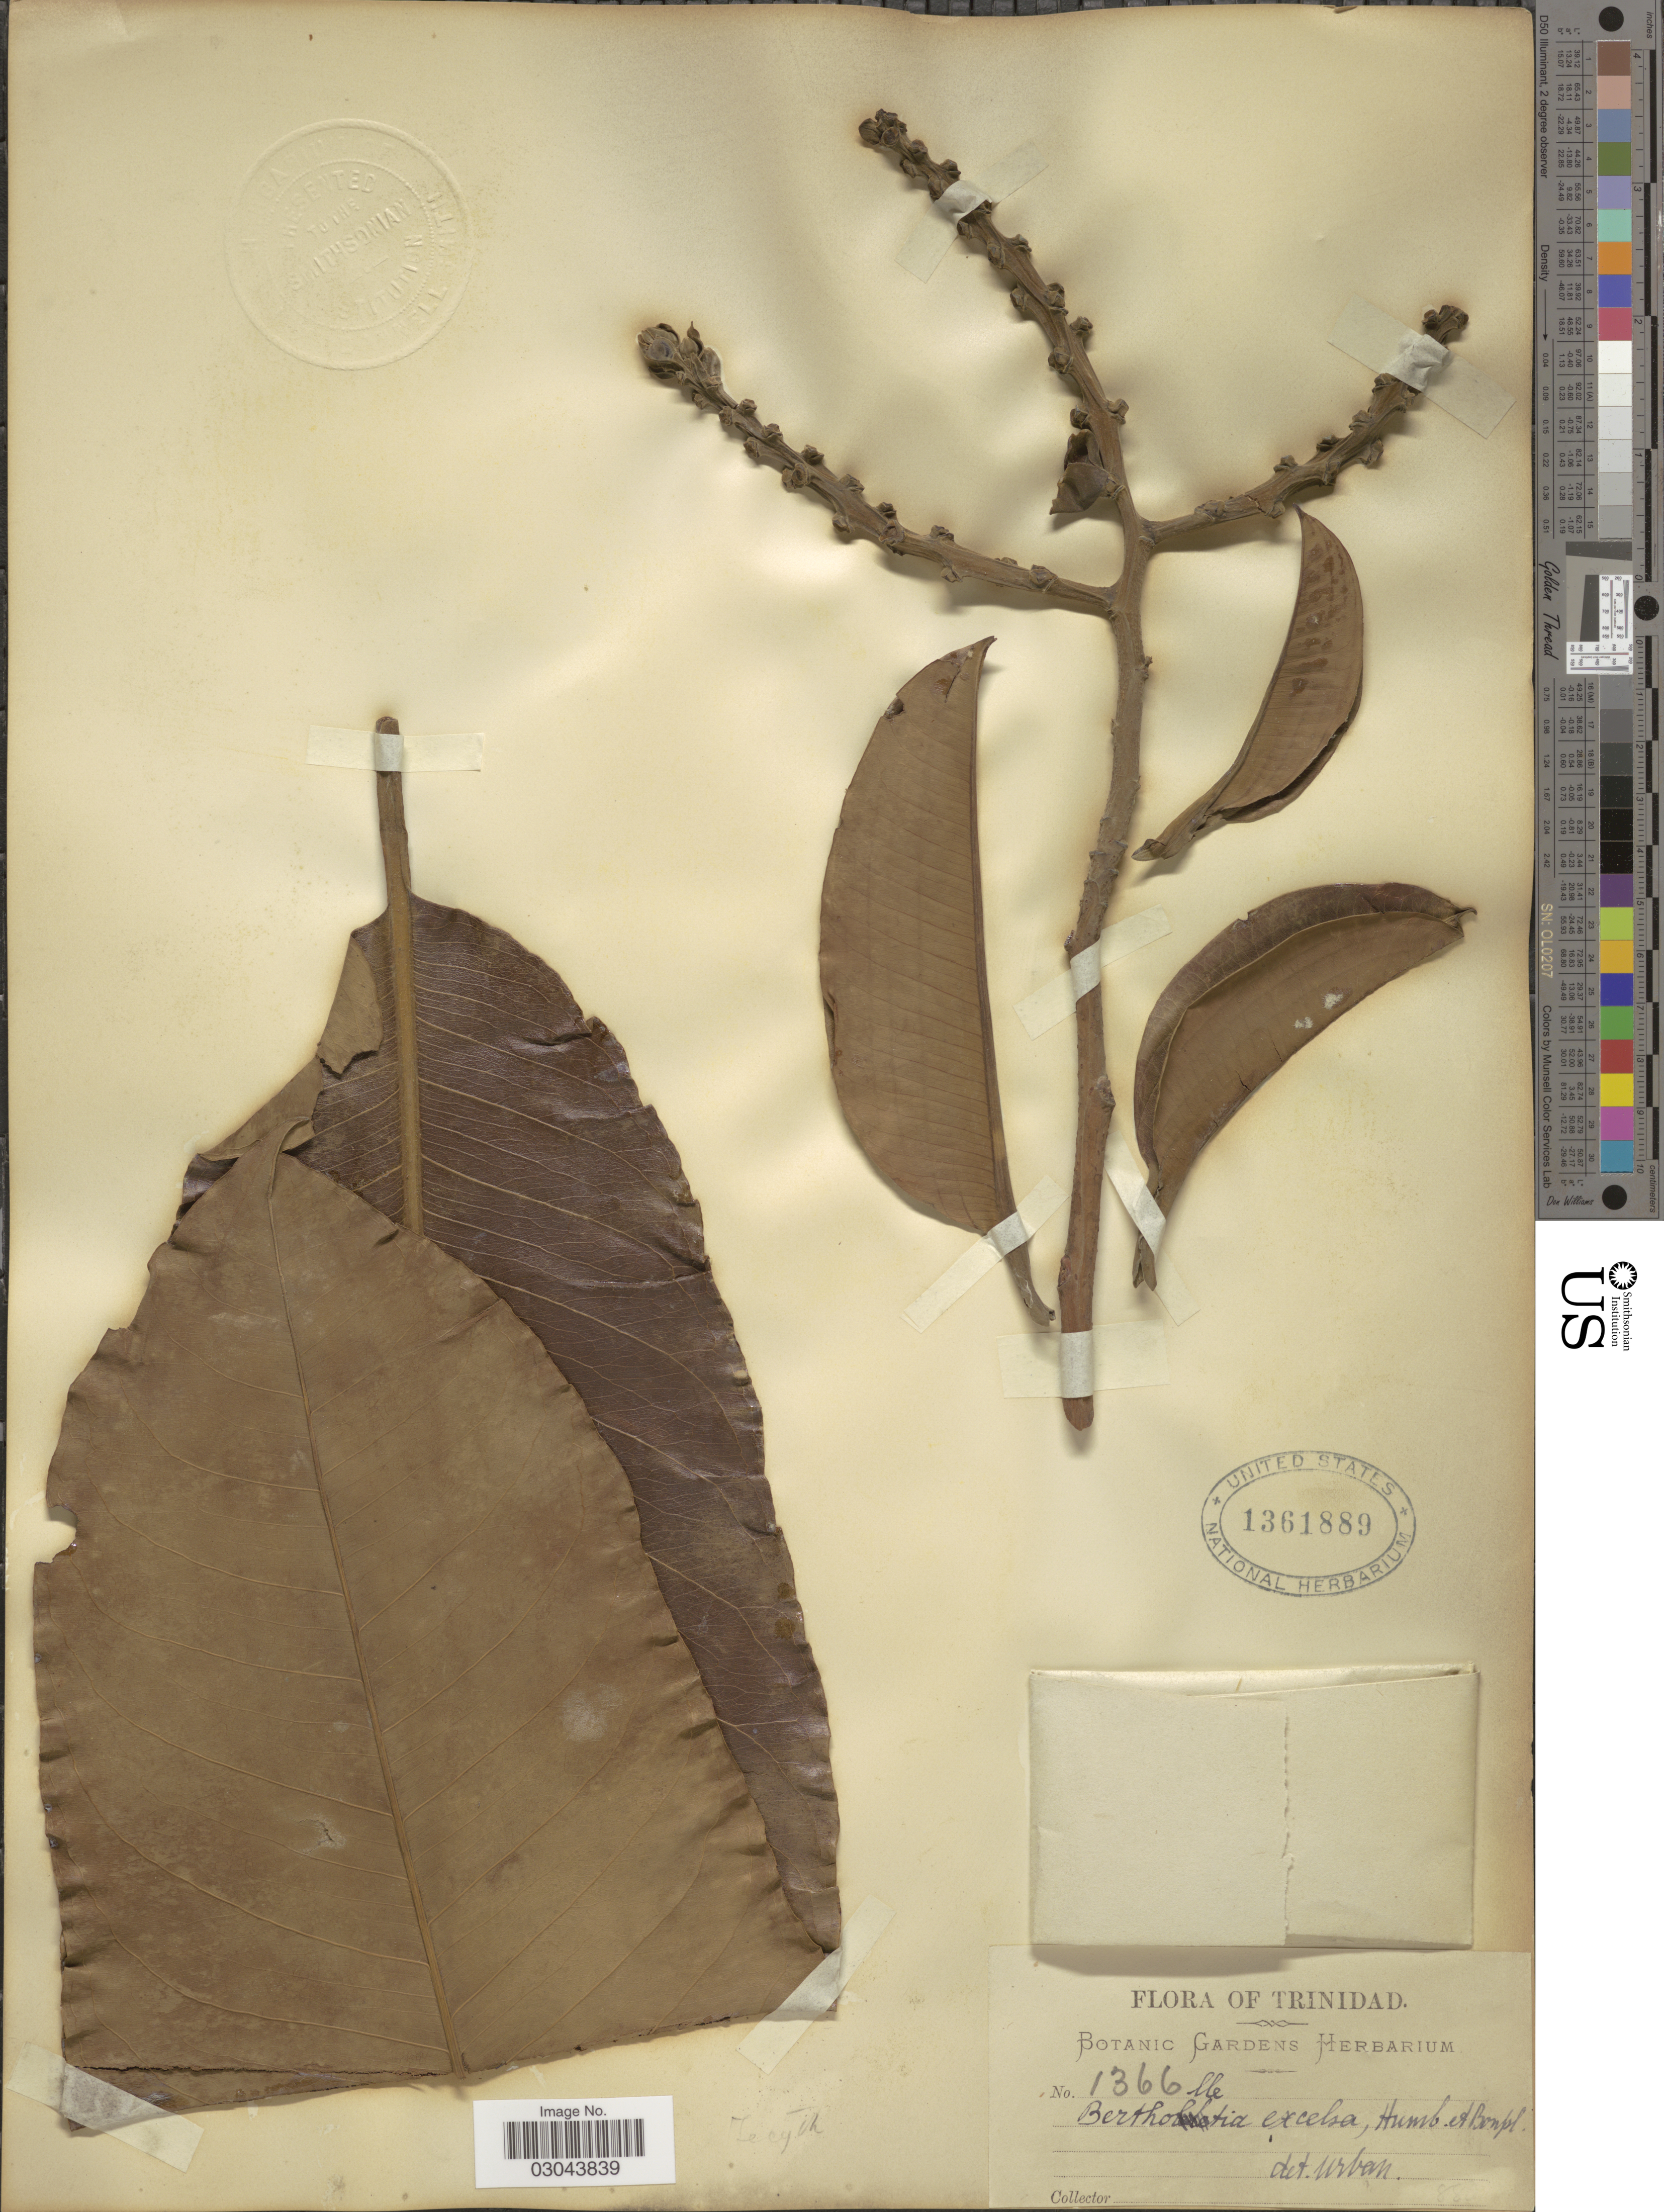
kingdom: Plantae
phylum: Tracheophyta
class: Magnoliopsida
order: Ericales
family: Lecythidaceae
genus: Bertholletia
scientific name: Bertholletia excelsa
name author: Bonpl.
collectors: ex herb. Botanic Gardens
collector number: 1366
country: Trinidad and Tobago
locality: Trinidad.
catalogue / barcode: US 1361889